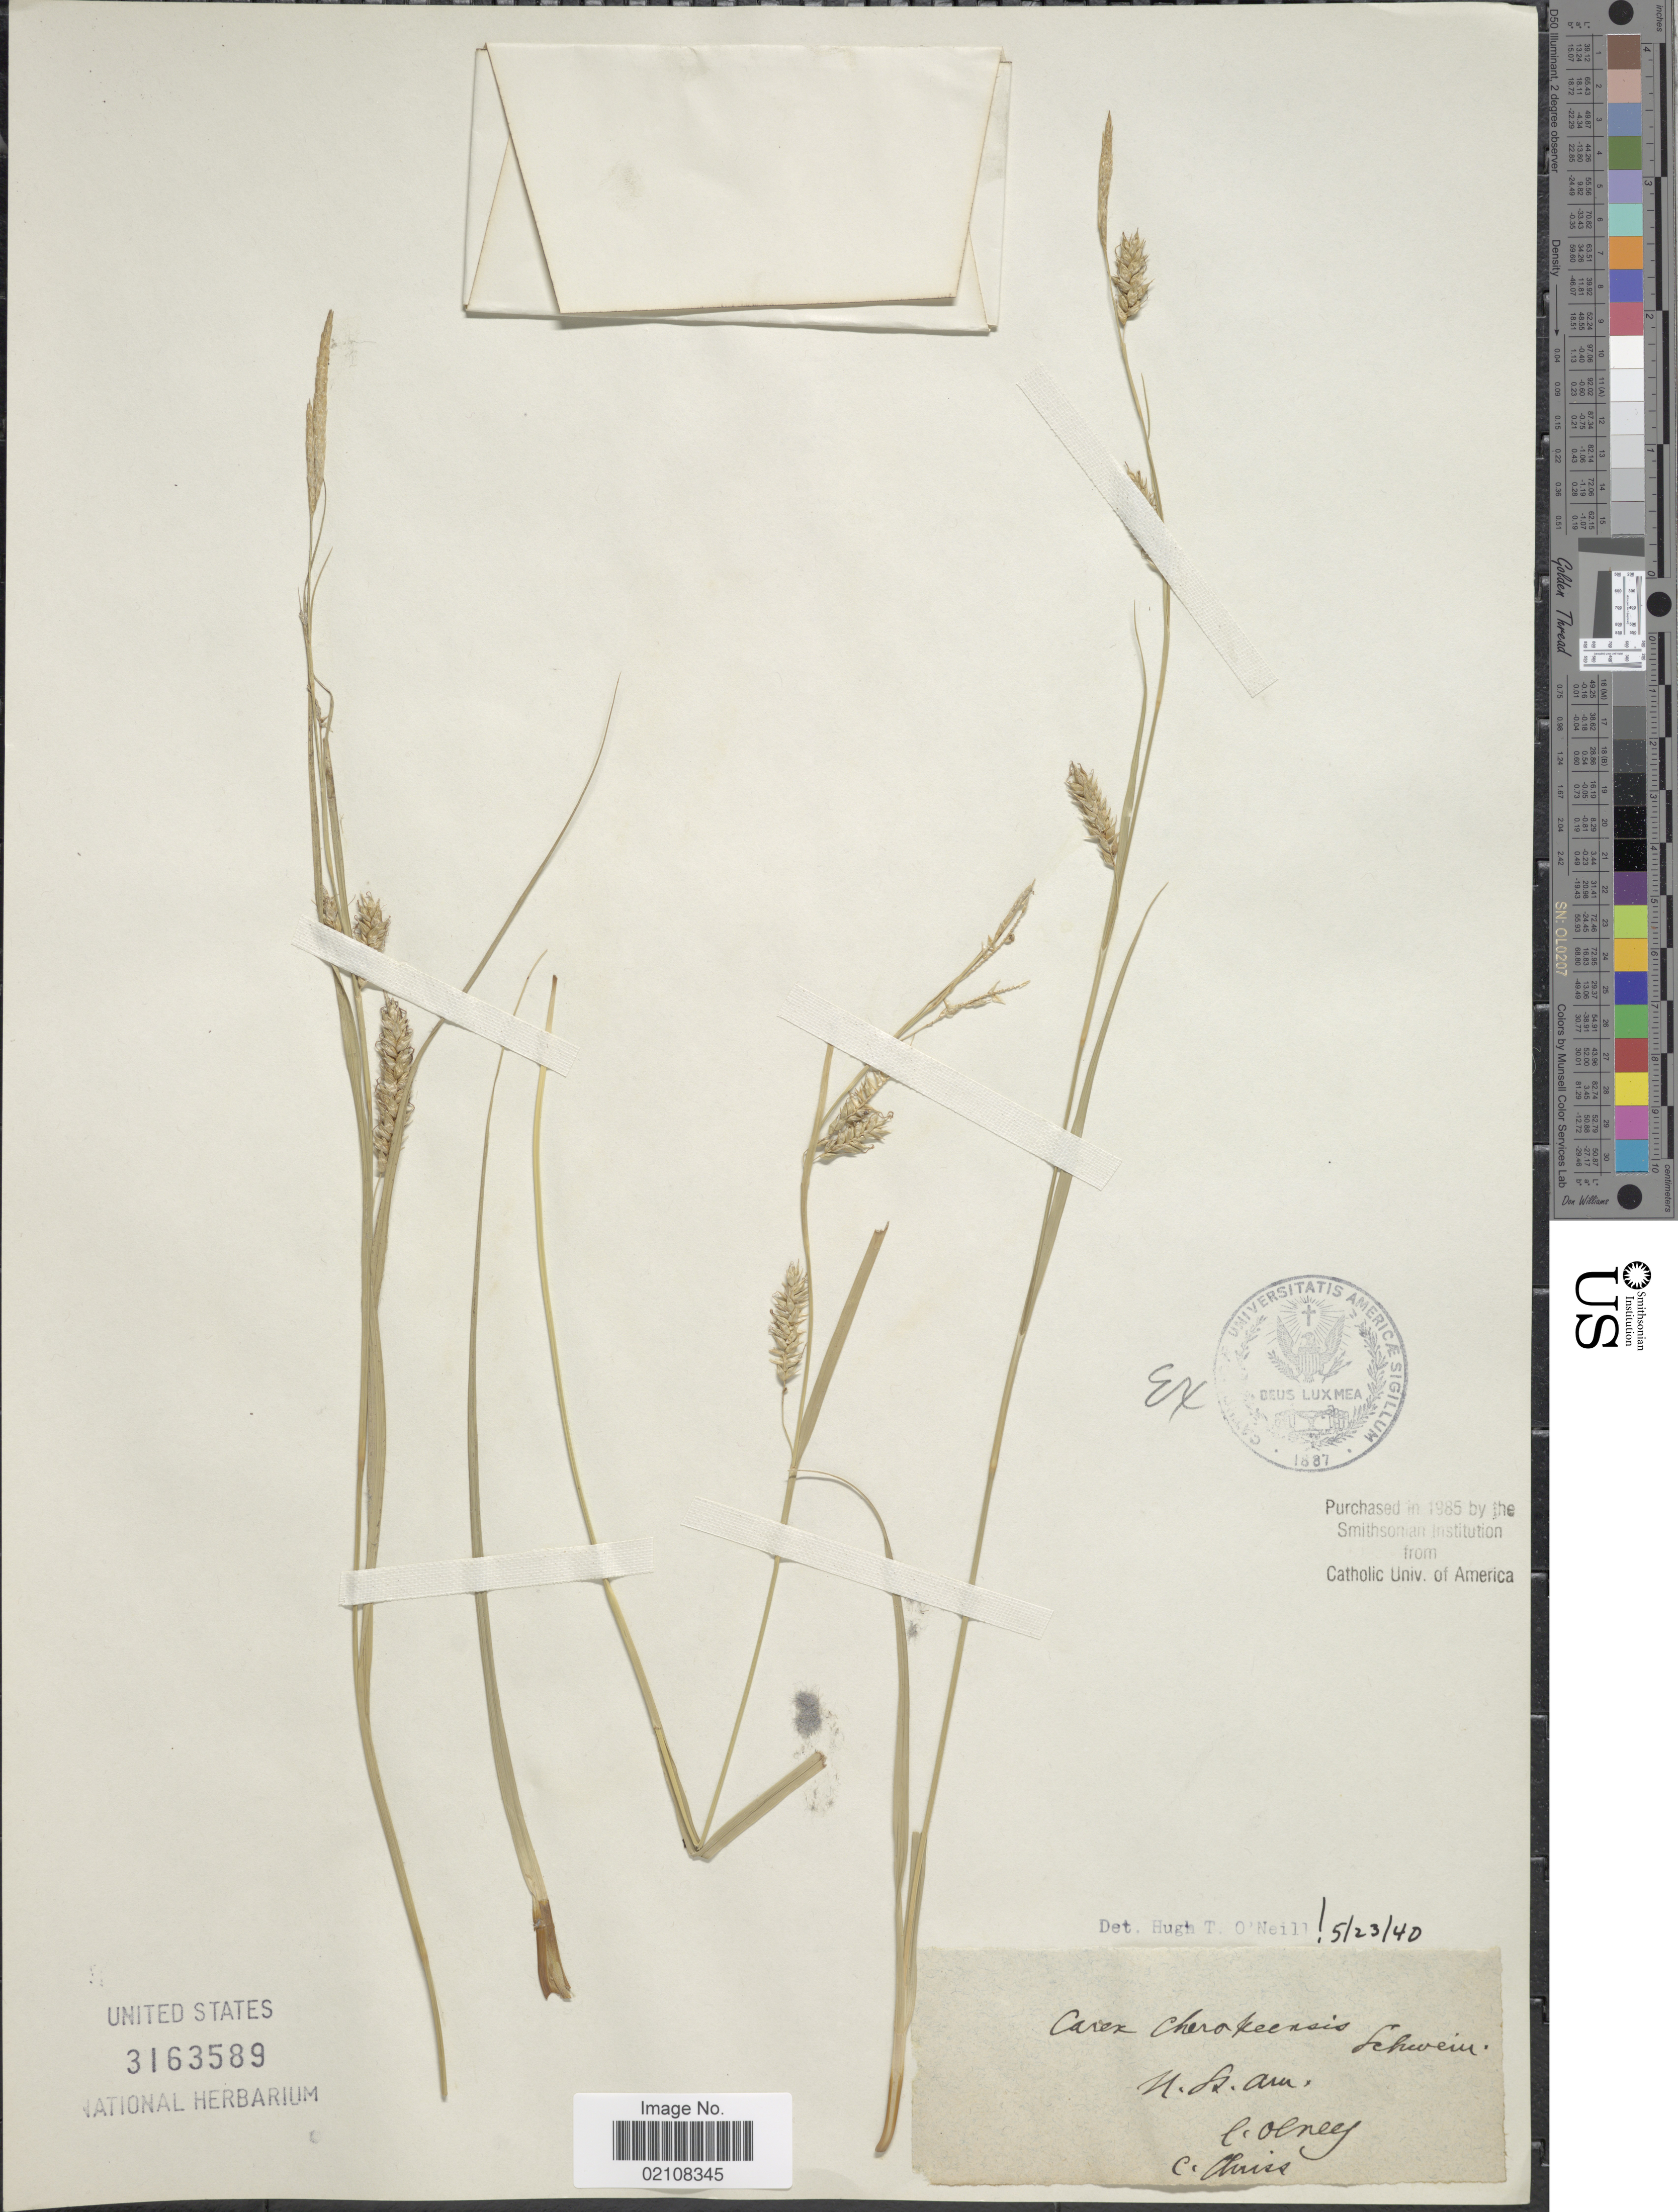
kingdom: Plantae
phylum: Tracheophyta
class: Liliopsida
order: Poales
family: Cyperaceae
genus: Carex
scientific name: Carex cherokeensis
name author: Schwein.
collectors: Olney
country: United States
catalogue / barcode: US 3163589